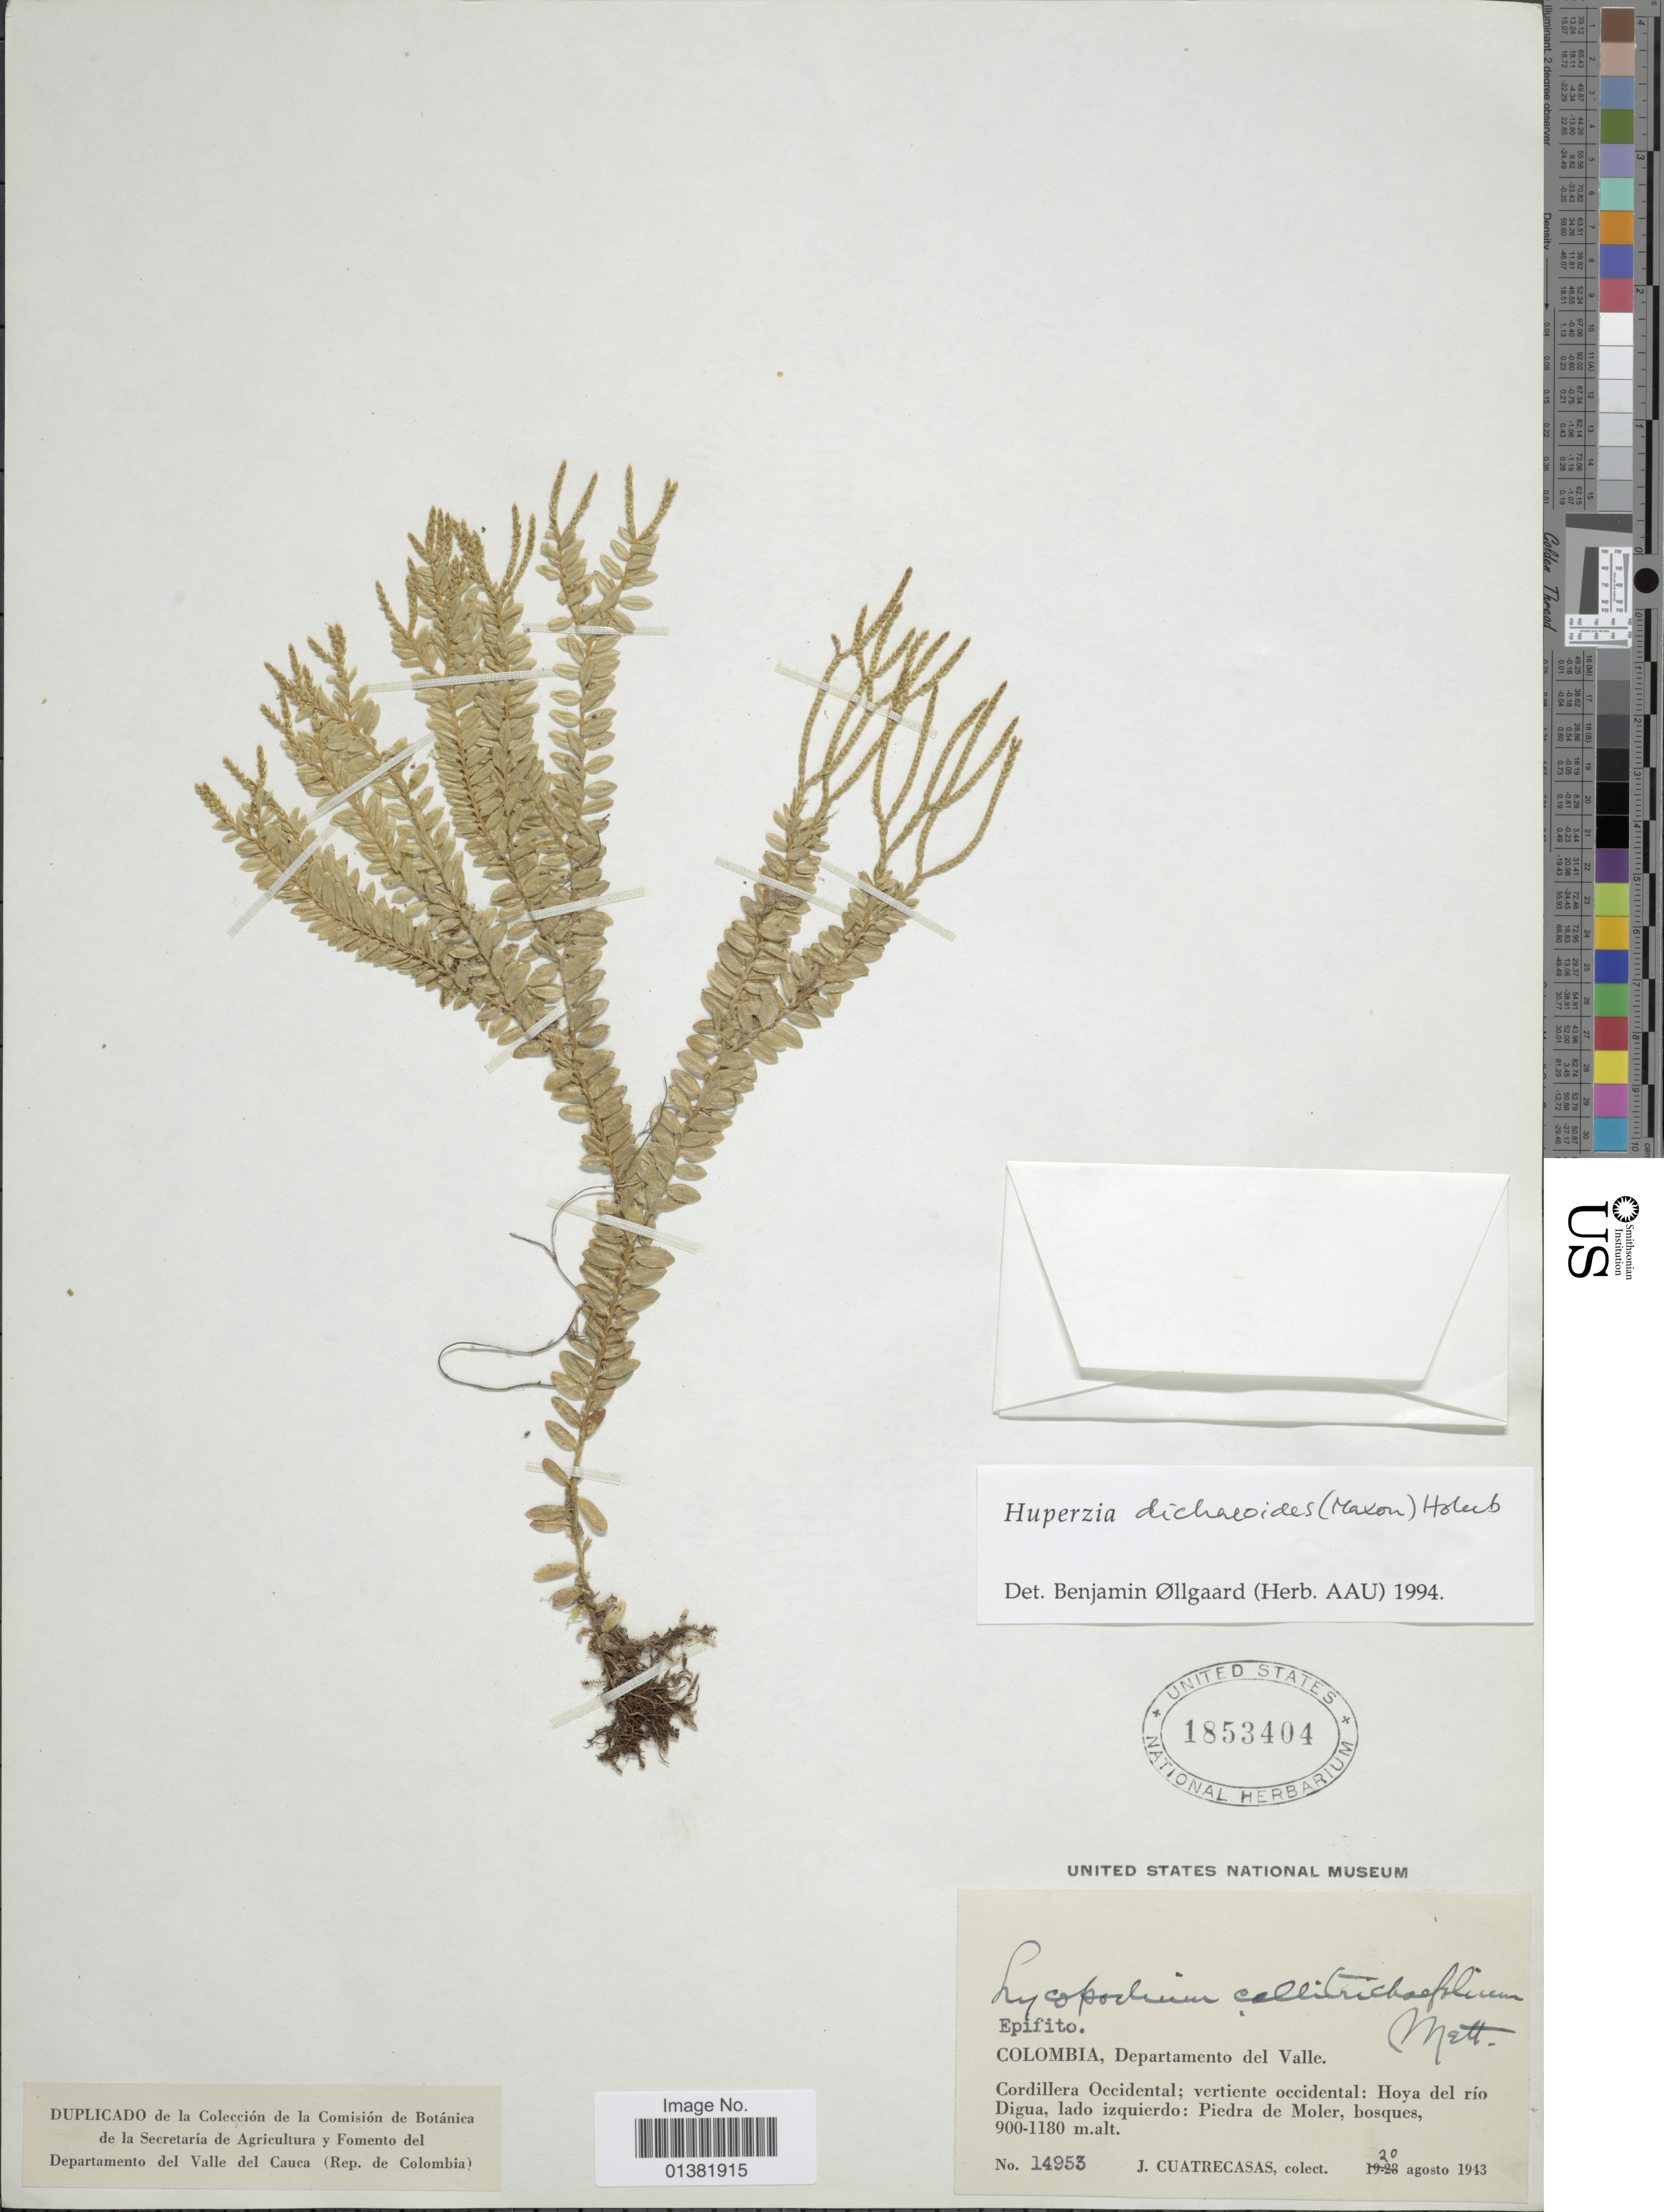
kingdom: Plantae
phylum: Tracheophyta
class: Lycopodiopsida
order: Lycopodiales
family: Lycopodiaceae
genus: Phlegmariurus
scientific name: Phlegmariurus dichaeoides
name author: (Maxon) B. Øllg.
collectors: J. Cuatrecasas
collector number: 14953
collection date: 1943-08-20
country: Colombia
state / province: Valle del Cauca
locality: Cordillera Occidental; vertiente occidental: Hoya del río Digua, lado izquierdo: Piedra de Moler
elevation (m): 900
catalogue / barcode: US 1853404